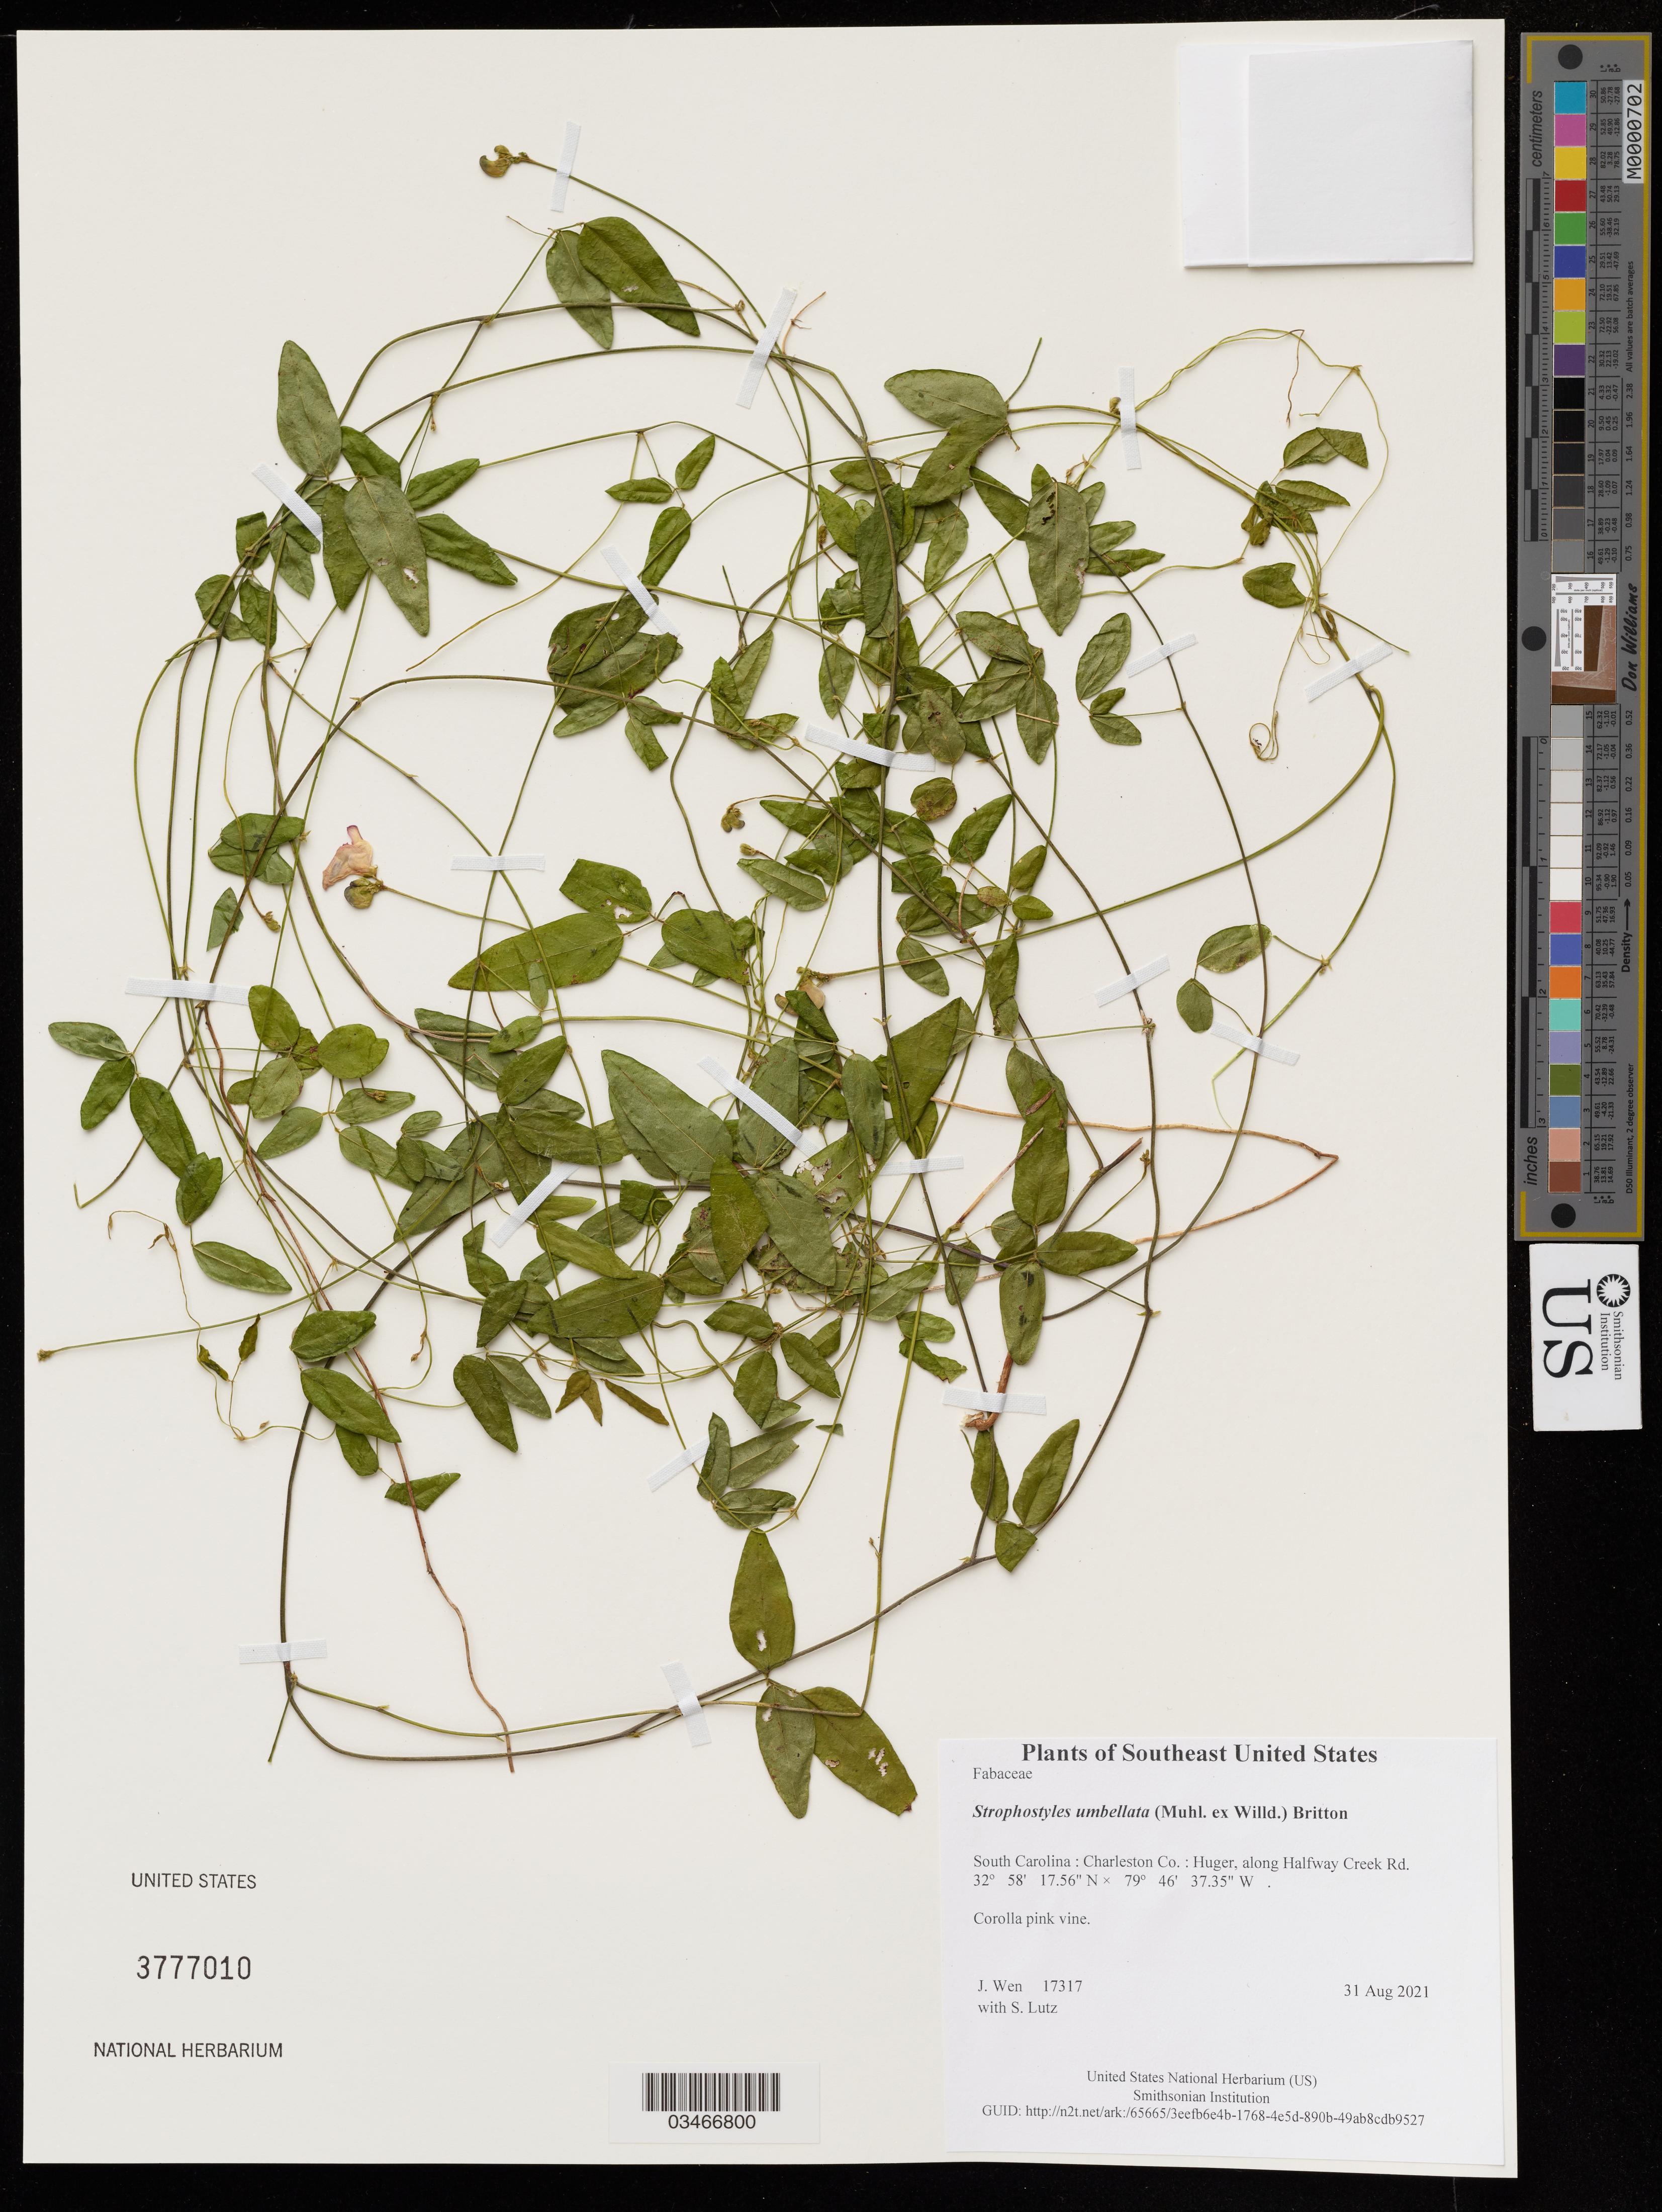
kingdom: Plantae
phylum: Tracheophyta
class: Magnoliopsida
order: Fabales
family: Fabaceae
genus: Strophostyles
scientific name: Strophostyles umbellata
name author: (Muhl. ex Willd.) Britton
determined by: Wen, Jun, (BOT), Smithsonian Institution - National Museum of Natural History (UNITED STATES)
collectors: J. Wen & S. Lutz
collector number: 17317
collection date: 2021-08-31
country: United States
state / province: South Carolina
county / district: Charleston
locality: Huger, along Halfway Creek Rd.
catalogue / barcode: US 3777010